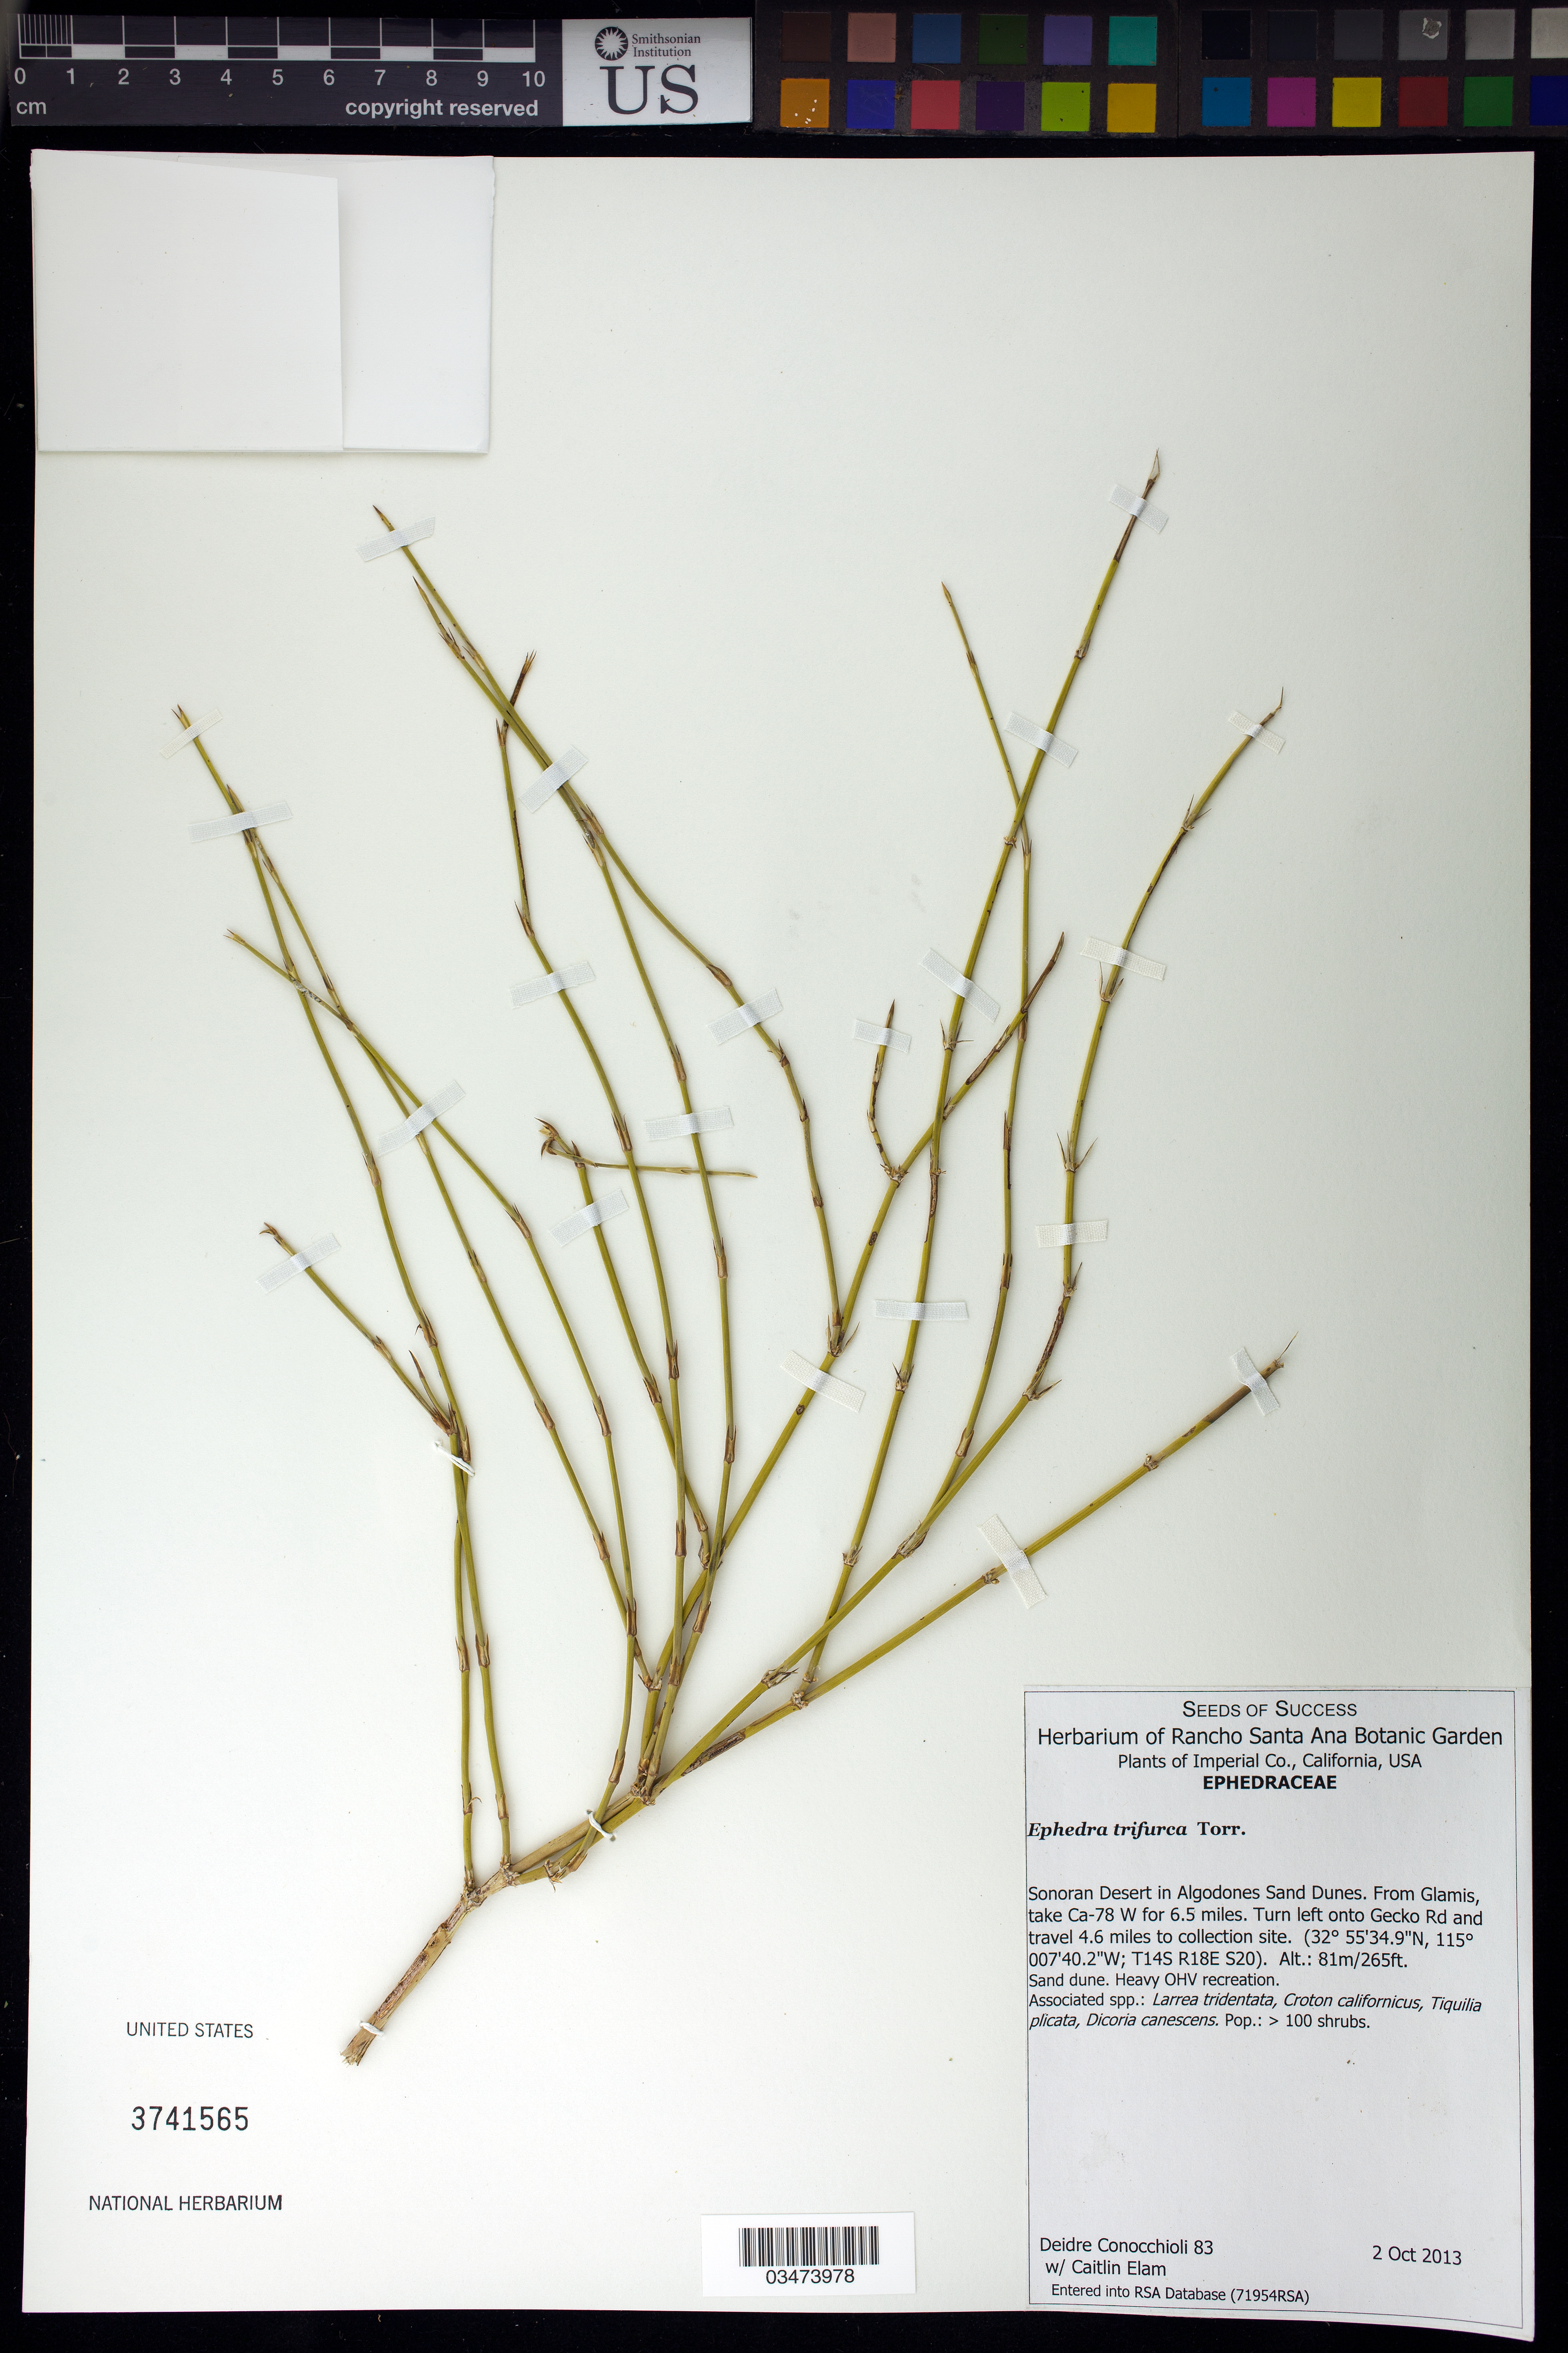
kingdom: Plantae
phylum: Tracheophyta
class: Gnetopsida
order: Ephedrales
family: Ephedraceae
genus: Ephedra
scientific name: Ephedra trifurca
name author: Torr. ex S. Watson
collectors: D. Conocchioli & C. Elam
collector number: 83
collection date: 2013-10-02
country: United States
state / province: California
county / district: Imperial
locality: Sonoran Desert, NE side of Algodones Sand Dunes. 4.6 mi. on Gecko Rd.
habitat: Sand dune. Associated species: Larrea tridentata, Croton californicus, Tiquilia plicata, Dicoria canescens.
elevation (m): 81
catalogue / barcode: US 3741565